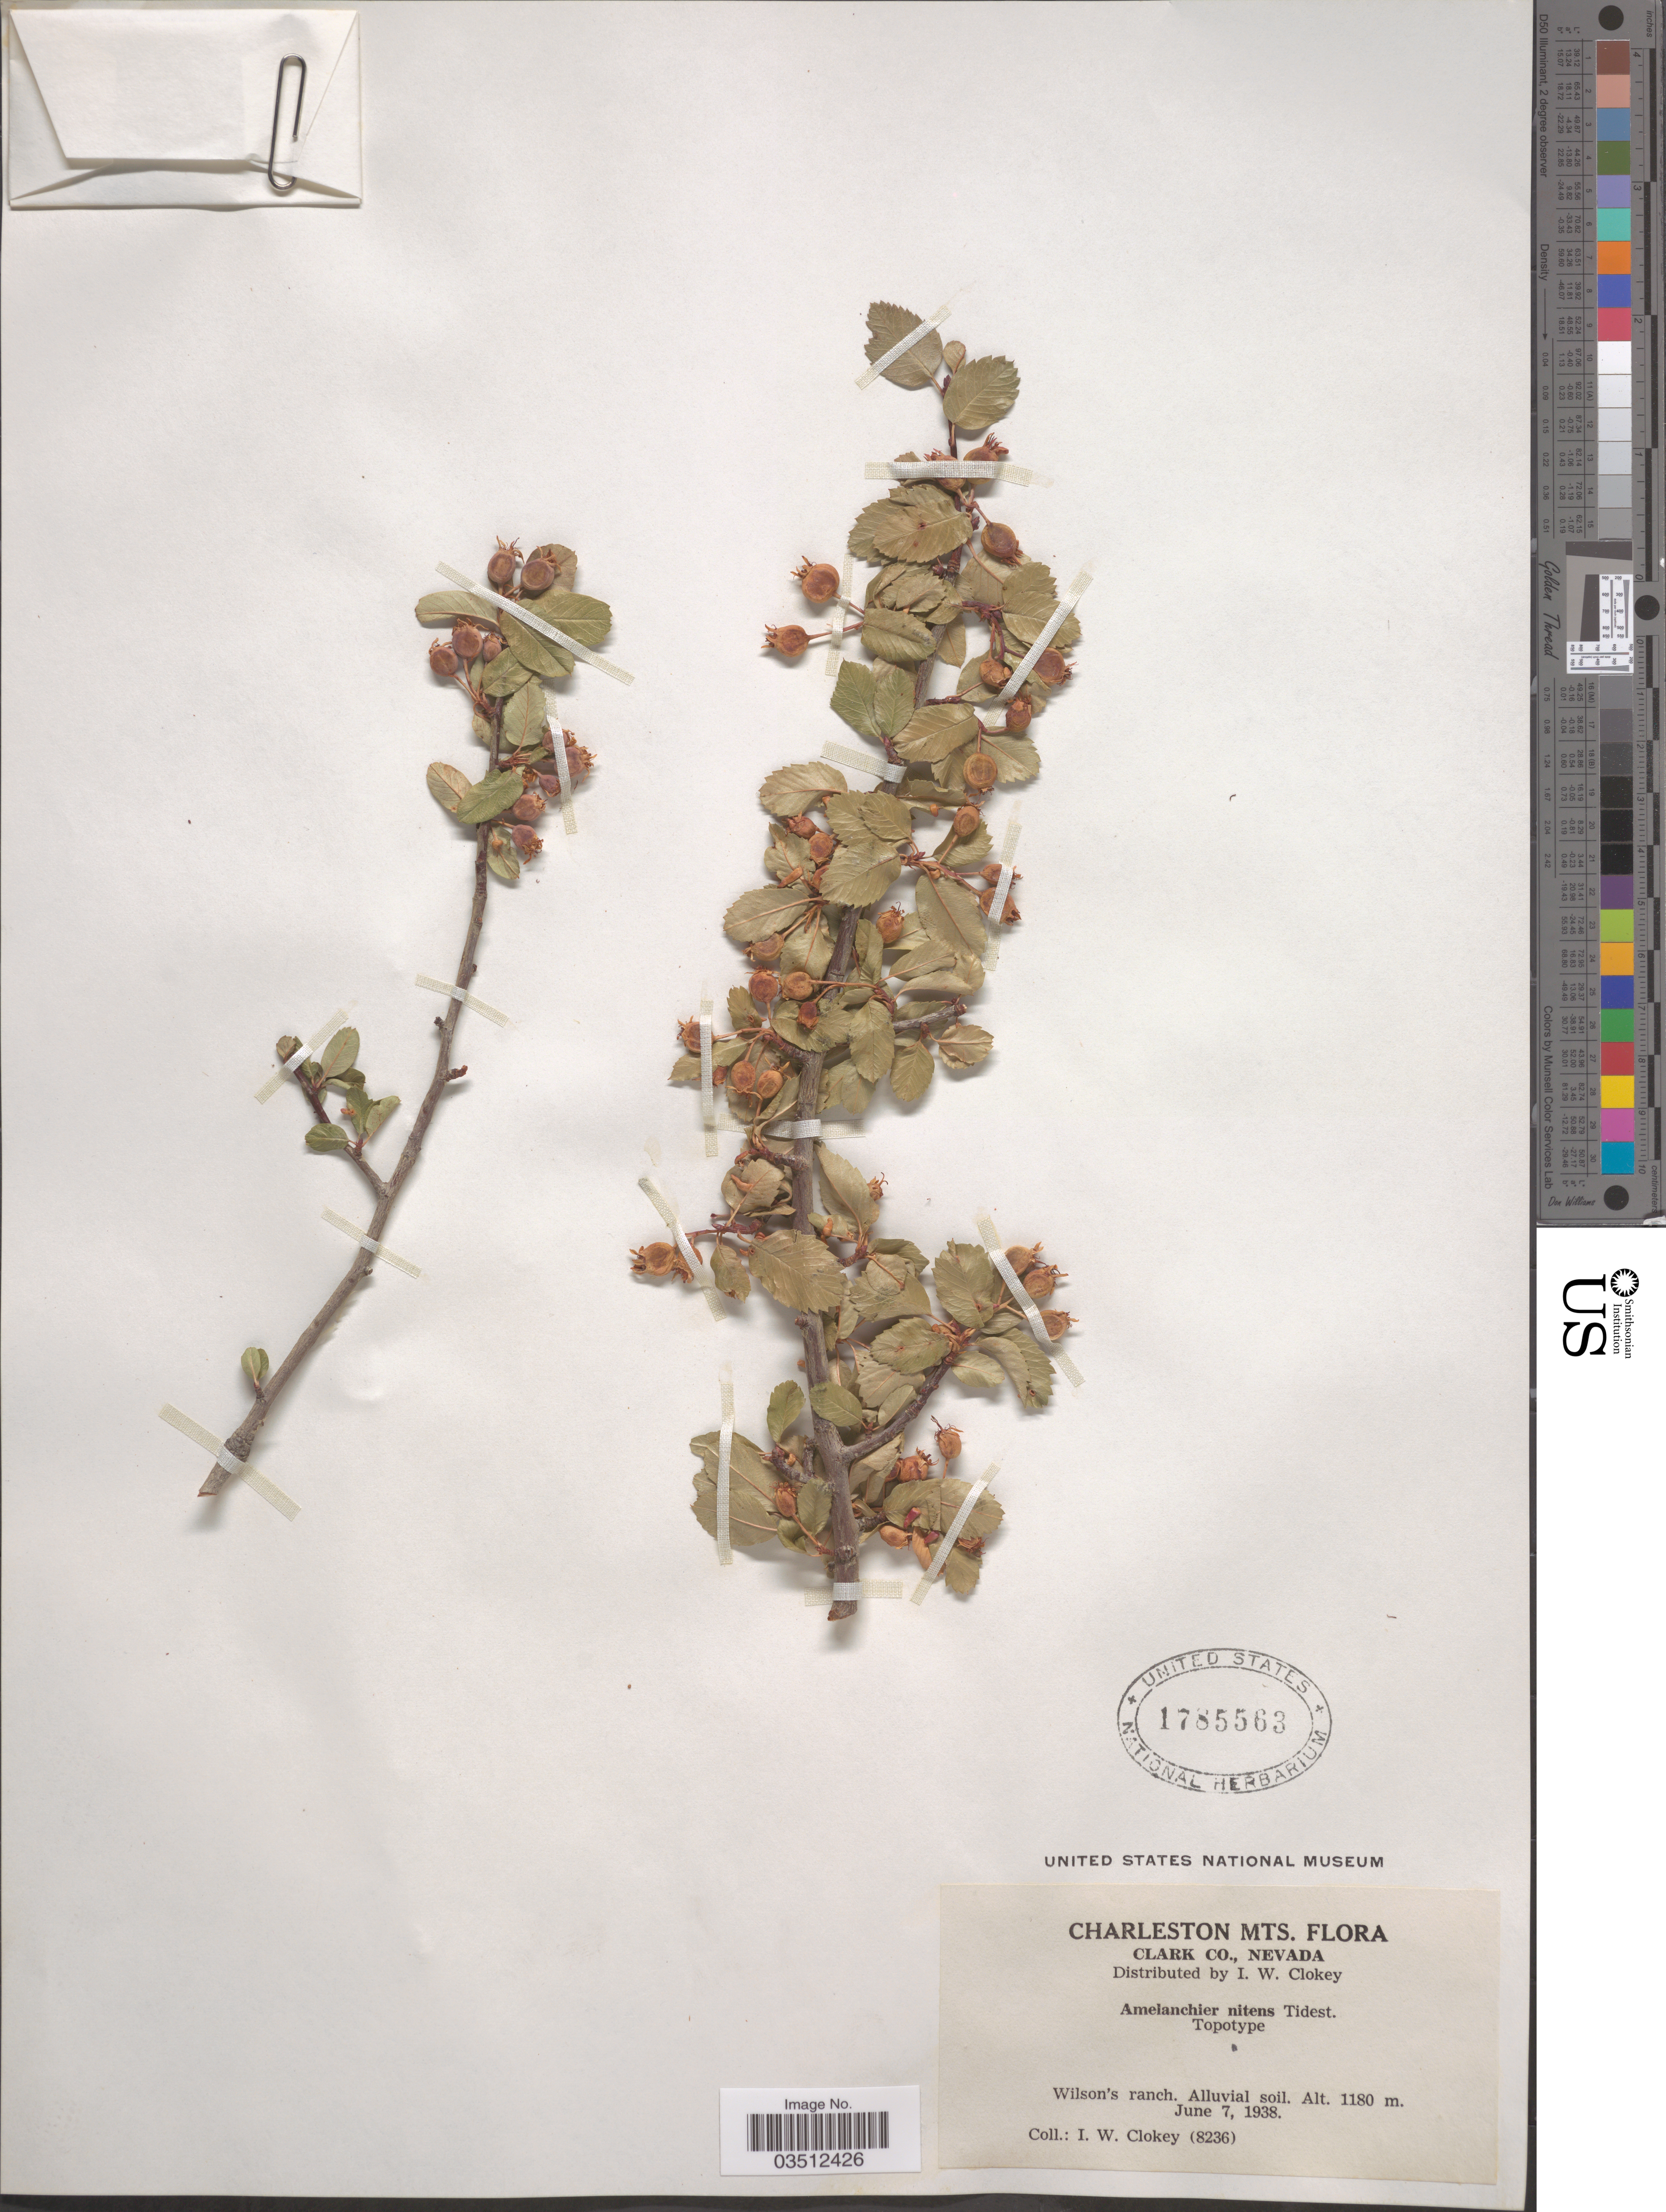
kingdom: Plantae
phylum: Tracheophyta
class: Magnoliopsida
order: Rosales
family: Rosaceae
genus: Amelanchier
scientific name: Amelanchier nitens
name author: Tidestr.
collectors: I. W. Clokey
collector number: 8236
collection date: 1938-06-07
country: United States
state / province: Nevada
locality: Charleston Mts. Clark Co. Wilson's Ranch.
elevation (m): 1180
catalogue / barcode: US 1785563